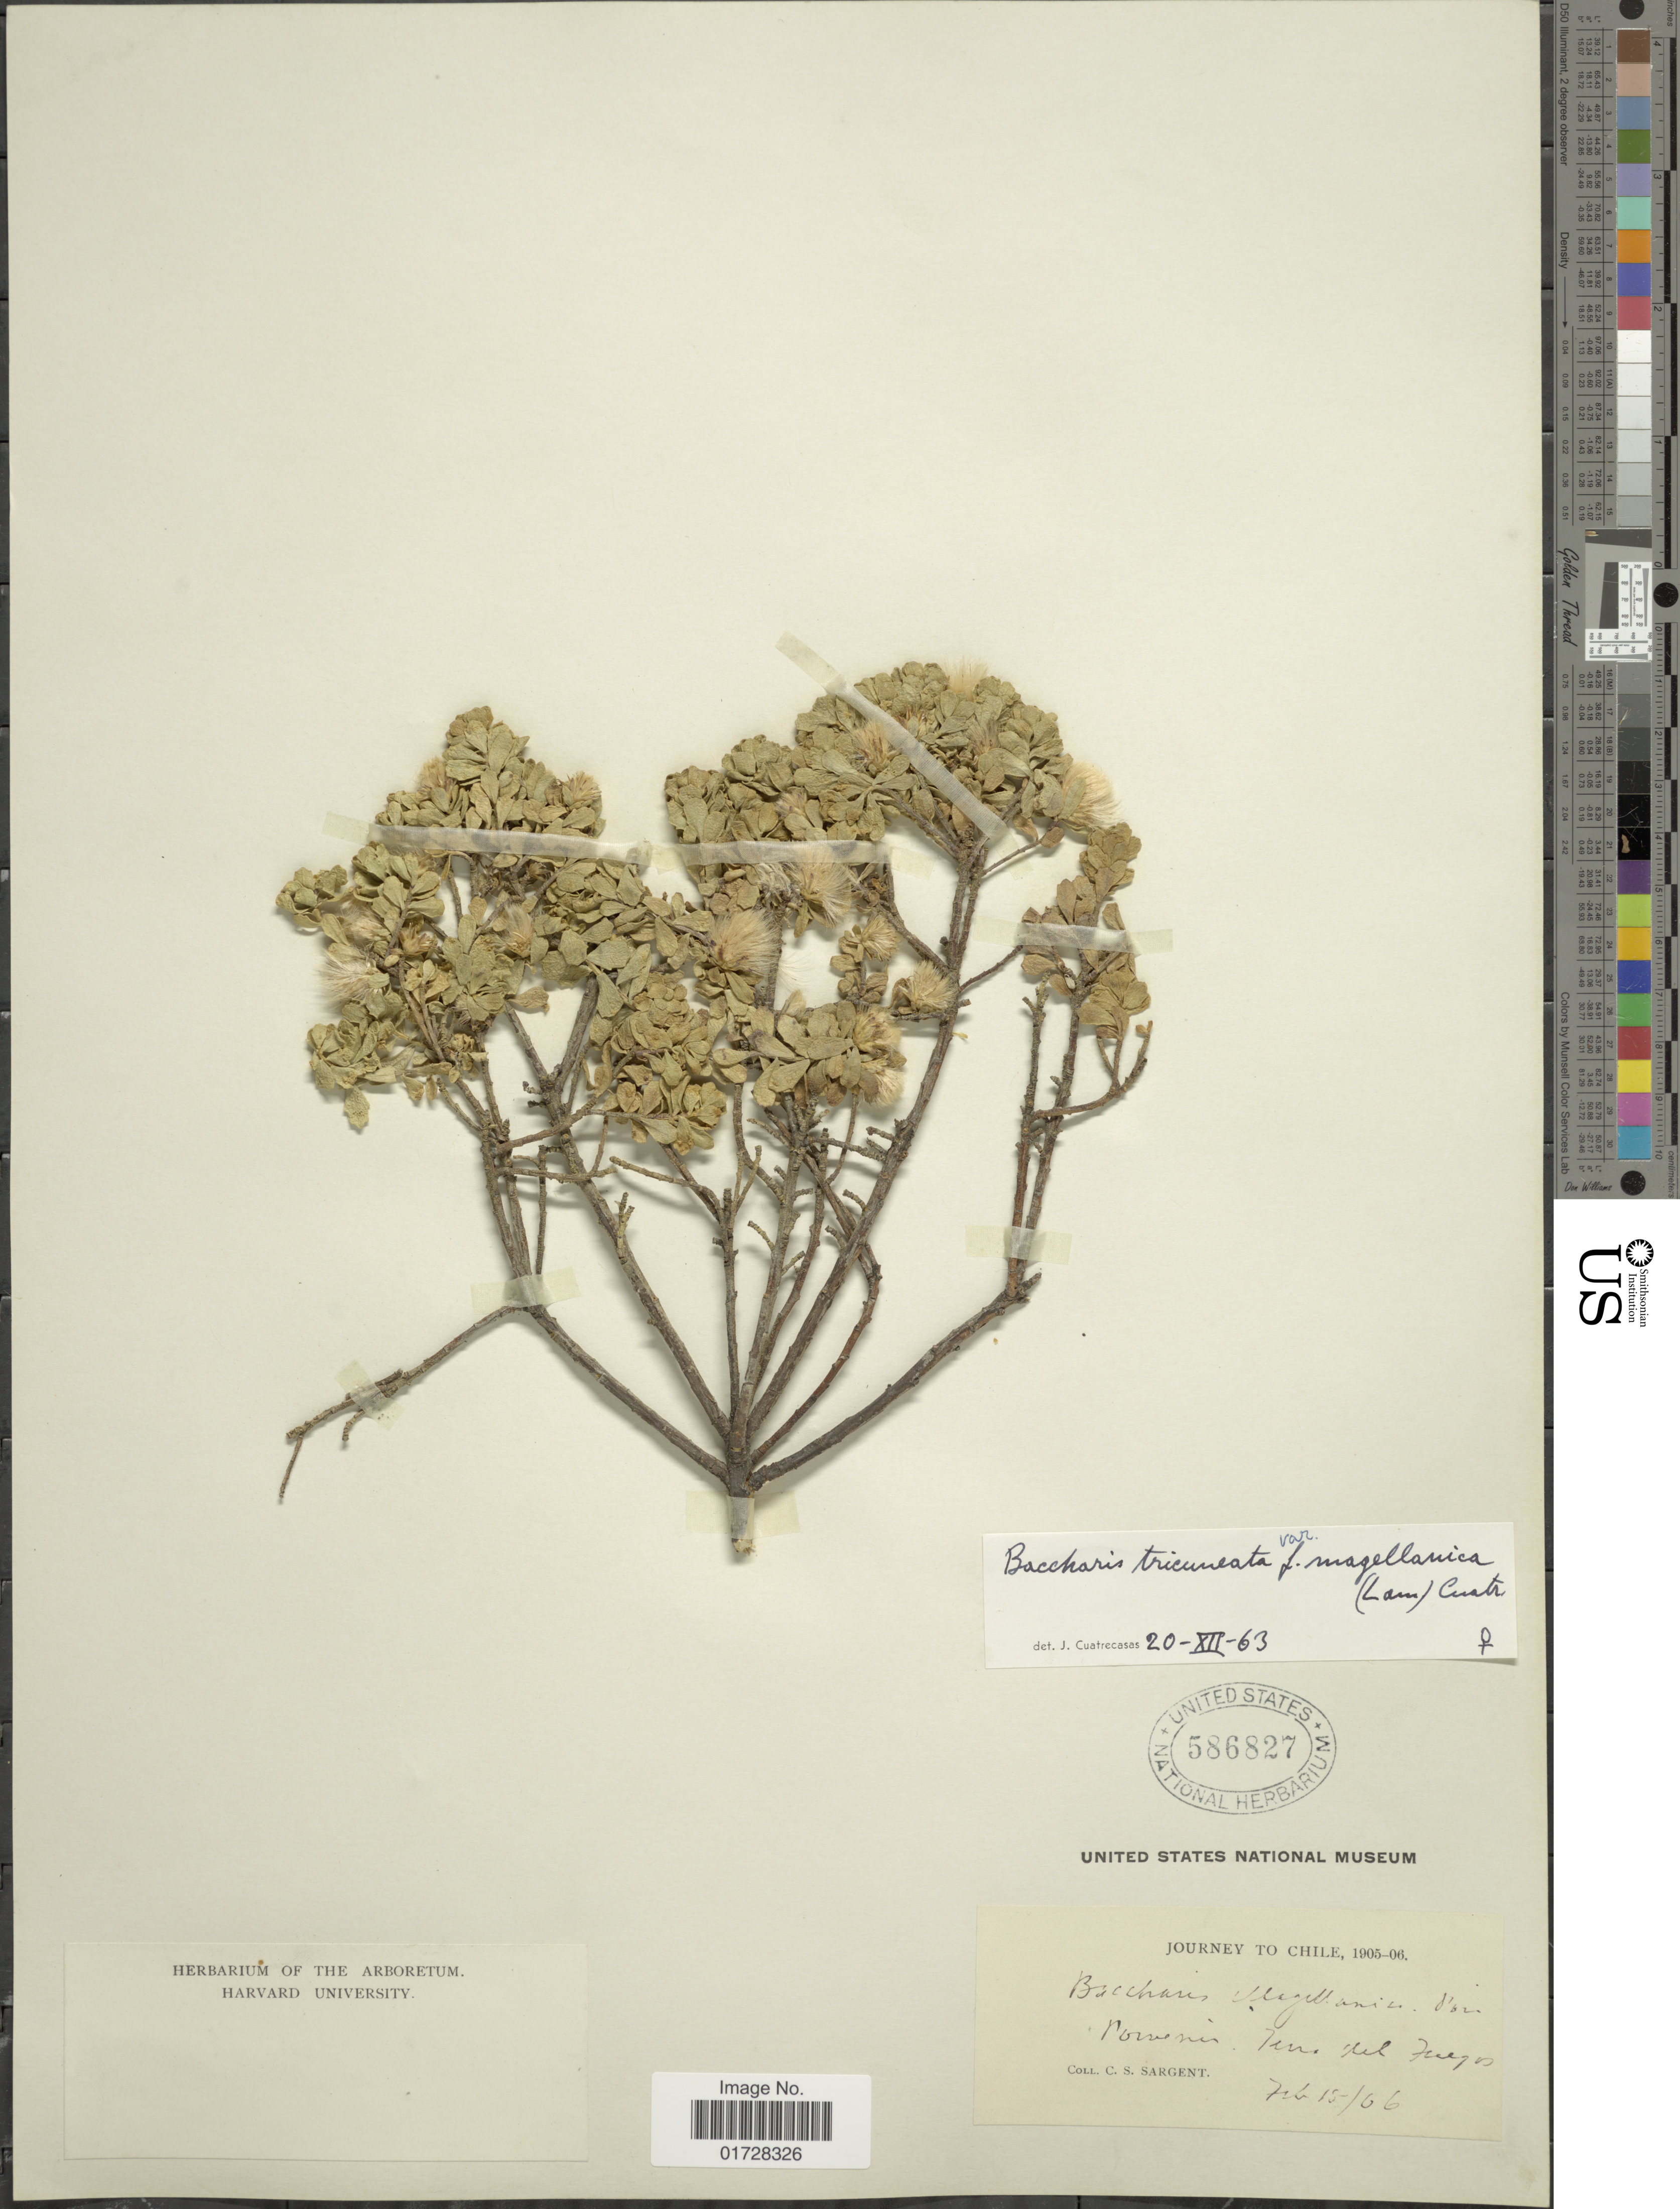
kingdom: Plantae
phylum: Tracheophyta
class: Magnoliopsida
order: Asterales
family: Asteraceae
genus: Baccharis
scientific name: Baccharis tricuneata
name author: (L. f.) Pers.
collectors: C. S. Sargent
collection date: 1906-02-15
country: Chile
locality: Provenir, Ten. del Fuegos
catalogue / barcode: US 586827